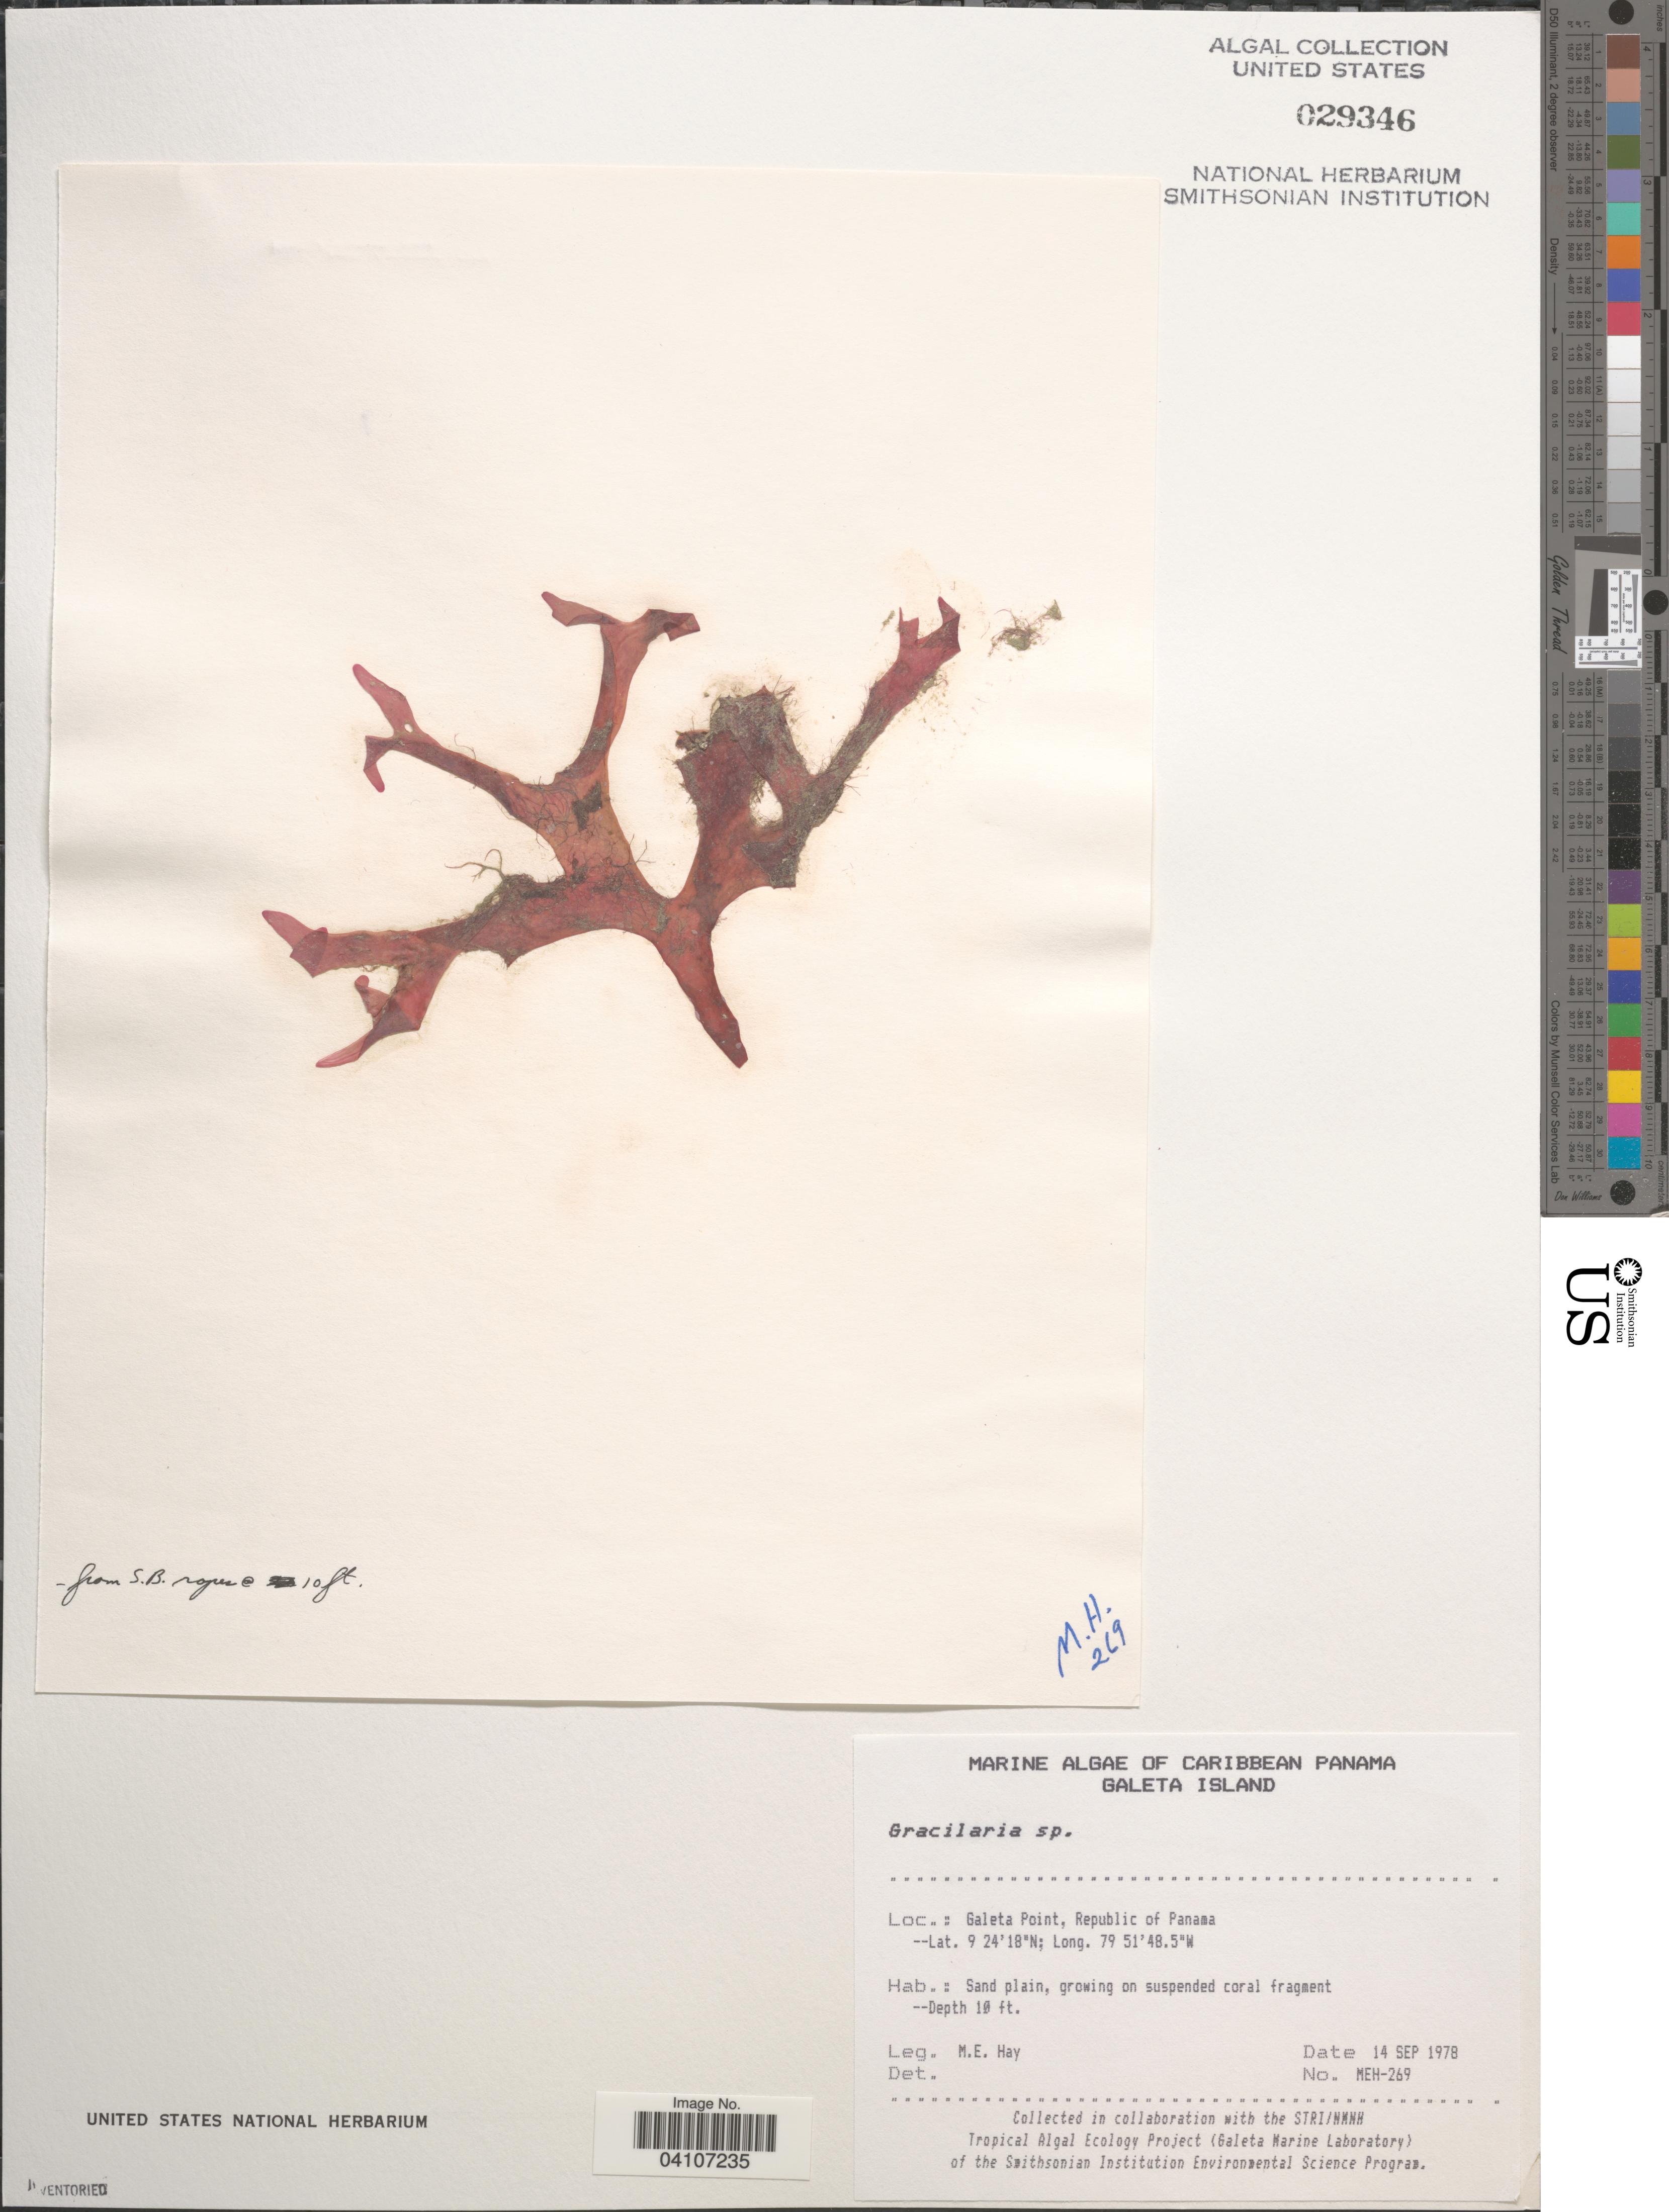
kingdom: Plantae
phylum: Rhodophyta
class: Florideophyceae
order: Gracilariales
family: Gracilariaceae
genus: Gracilaria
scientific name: Gracilaria sp.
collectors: M. E. Hay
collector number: MEH-269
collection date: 1978-09-14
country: Panama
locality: Caribbean Panama. Galeta Island. Galeta Point, Republic of Panama.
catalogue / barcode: US 29346